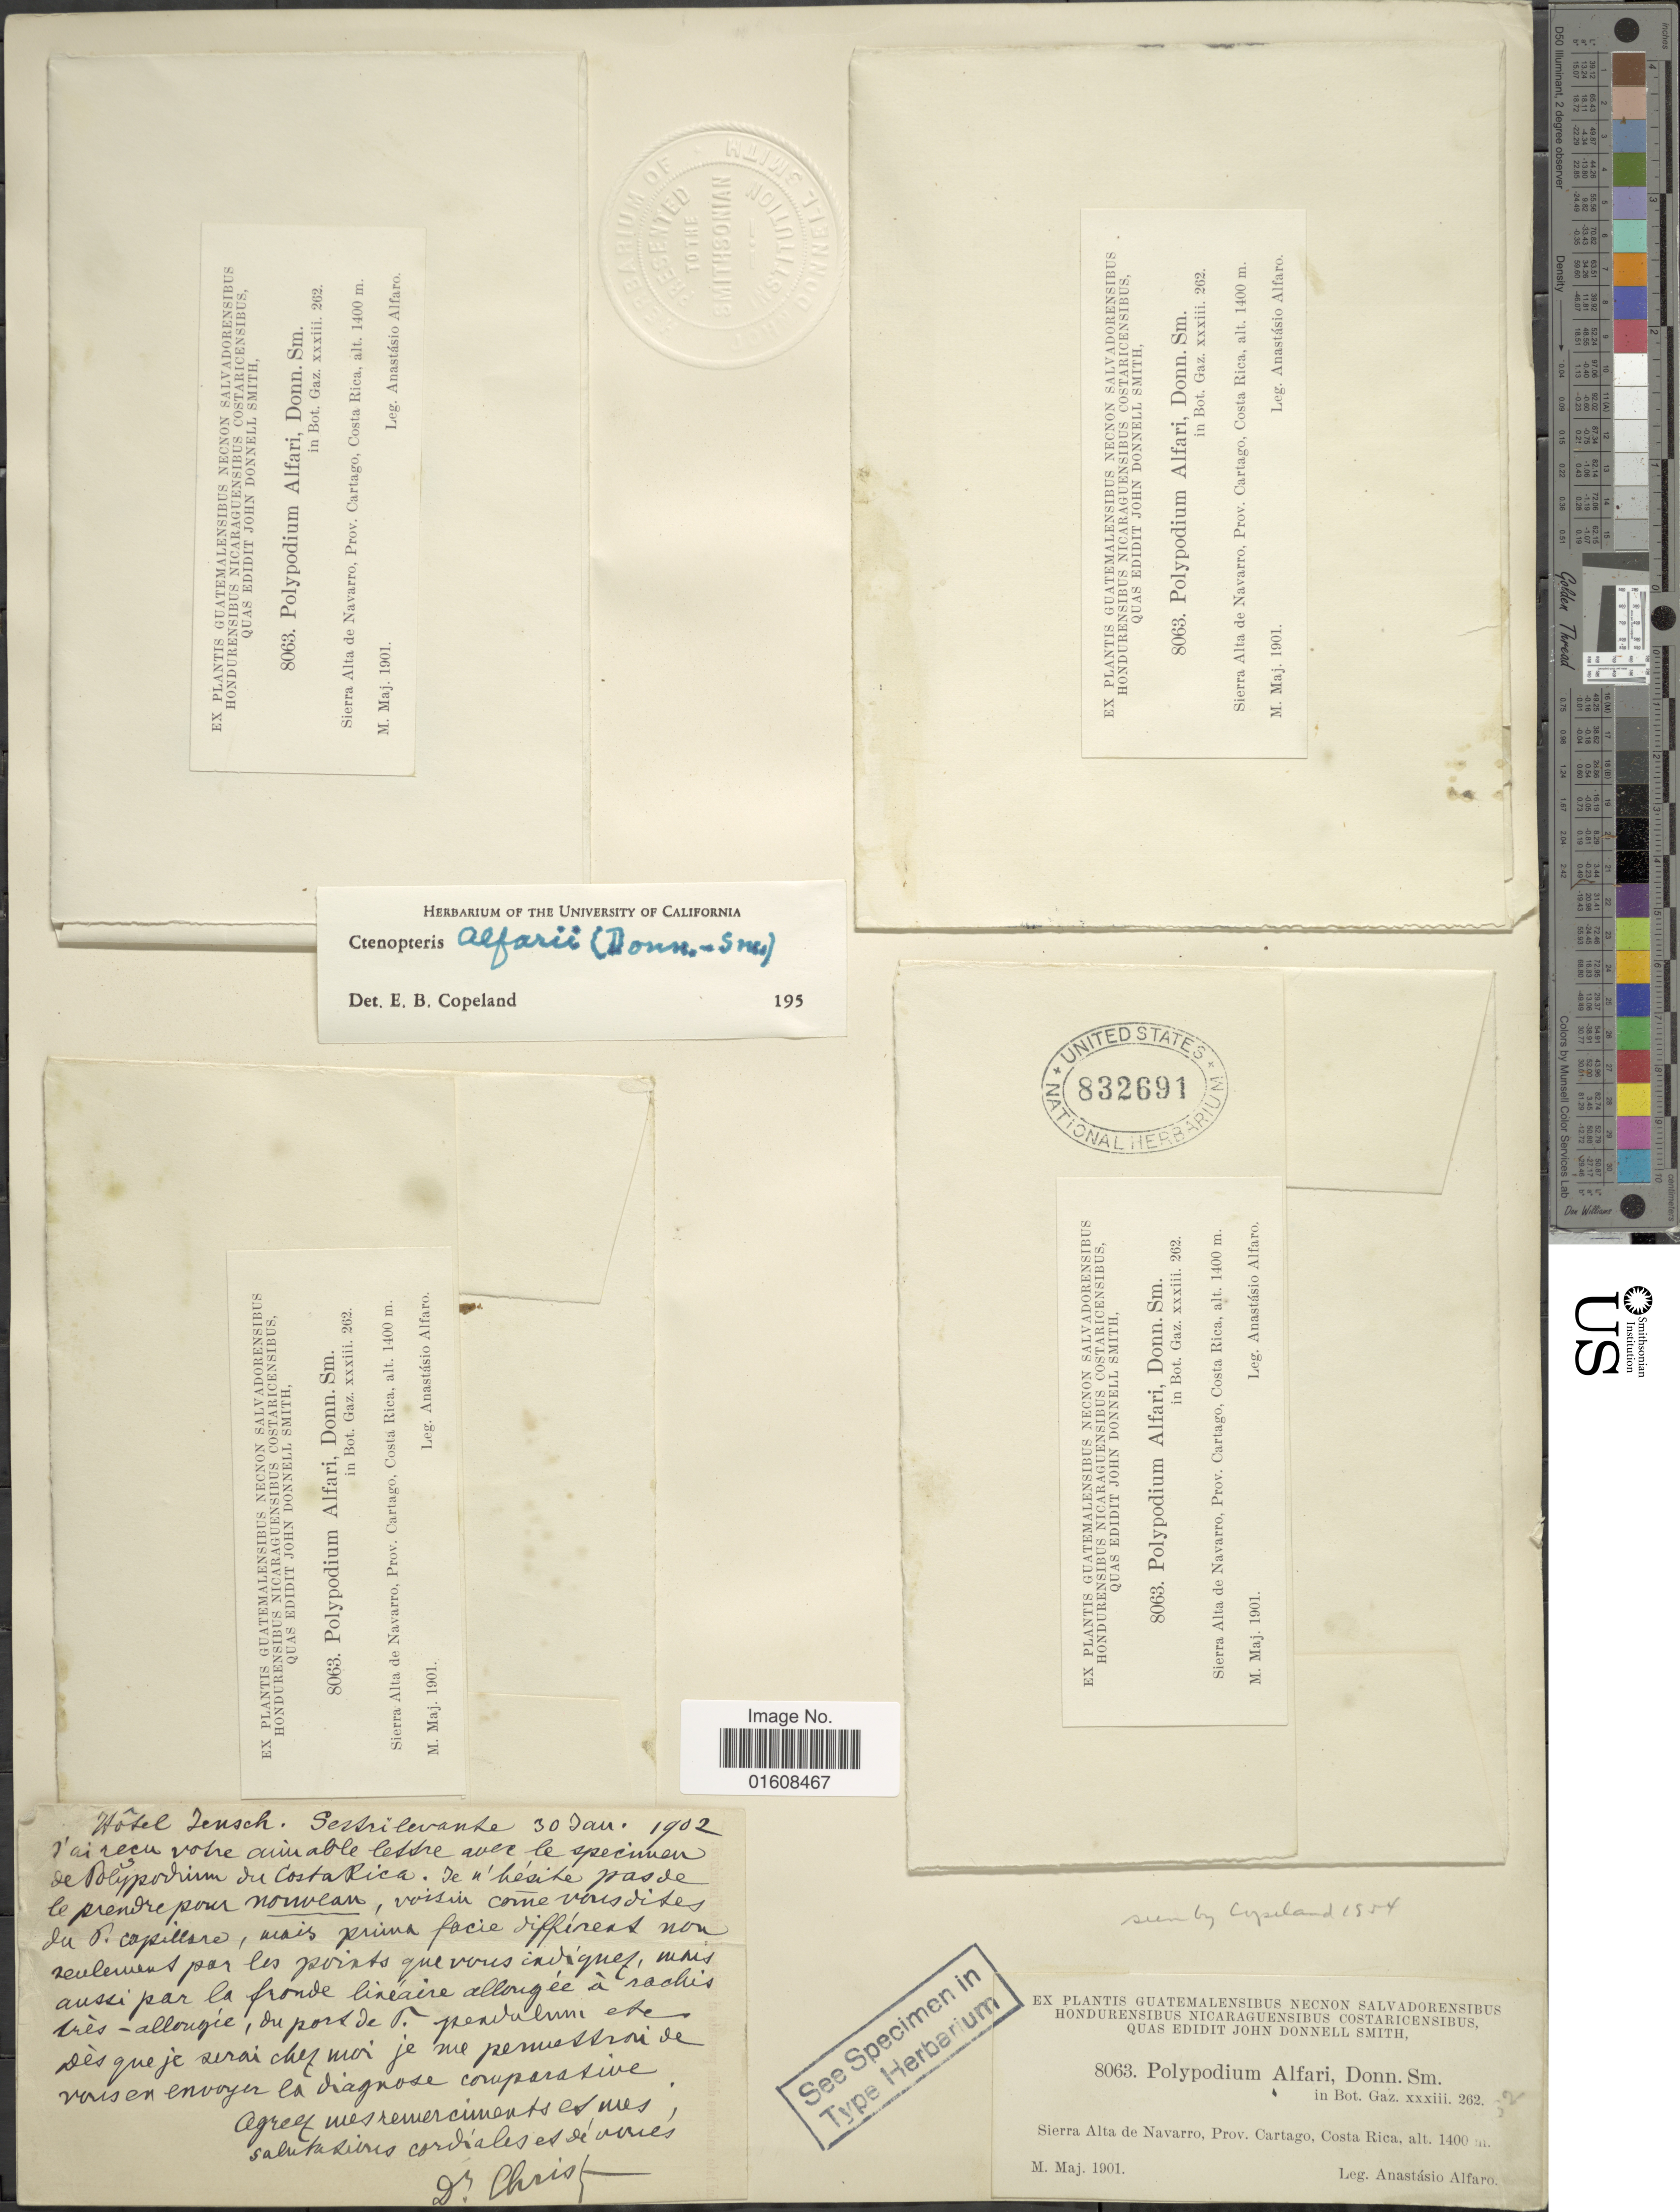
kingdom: Plantae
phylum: Tracheophyta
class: Polypodiopsida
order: Polypodiales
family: Polypodiaceae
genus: Alansmia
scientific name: Alansmia alfaroi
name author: (Donn. Sm.) Moguel & M. Kessler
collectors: A. Alfaro Gonzalez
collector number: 8063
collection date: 1901-05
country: Costa Rica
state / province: Cartago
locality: Sierra Alta de Navarro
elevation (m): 1400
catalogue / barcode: US 832691